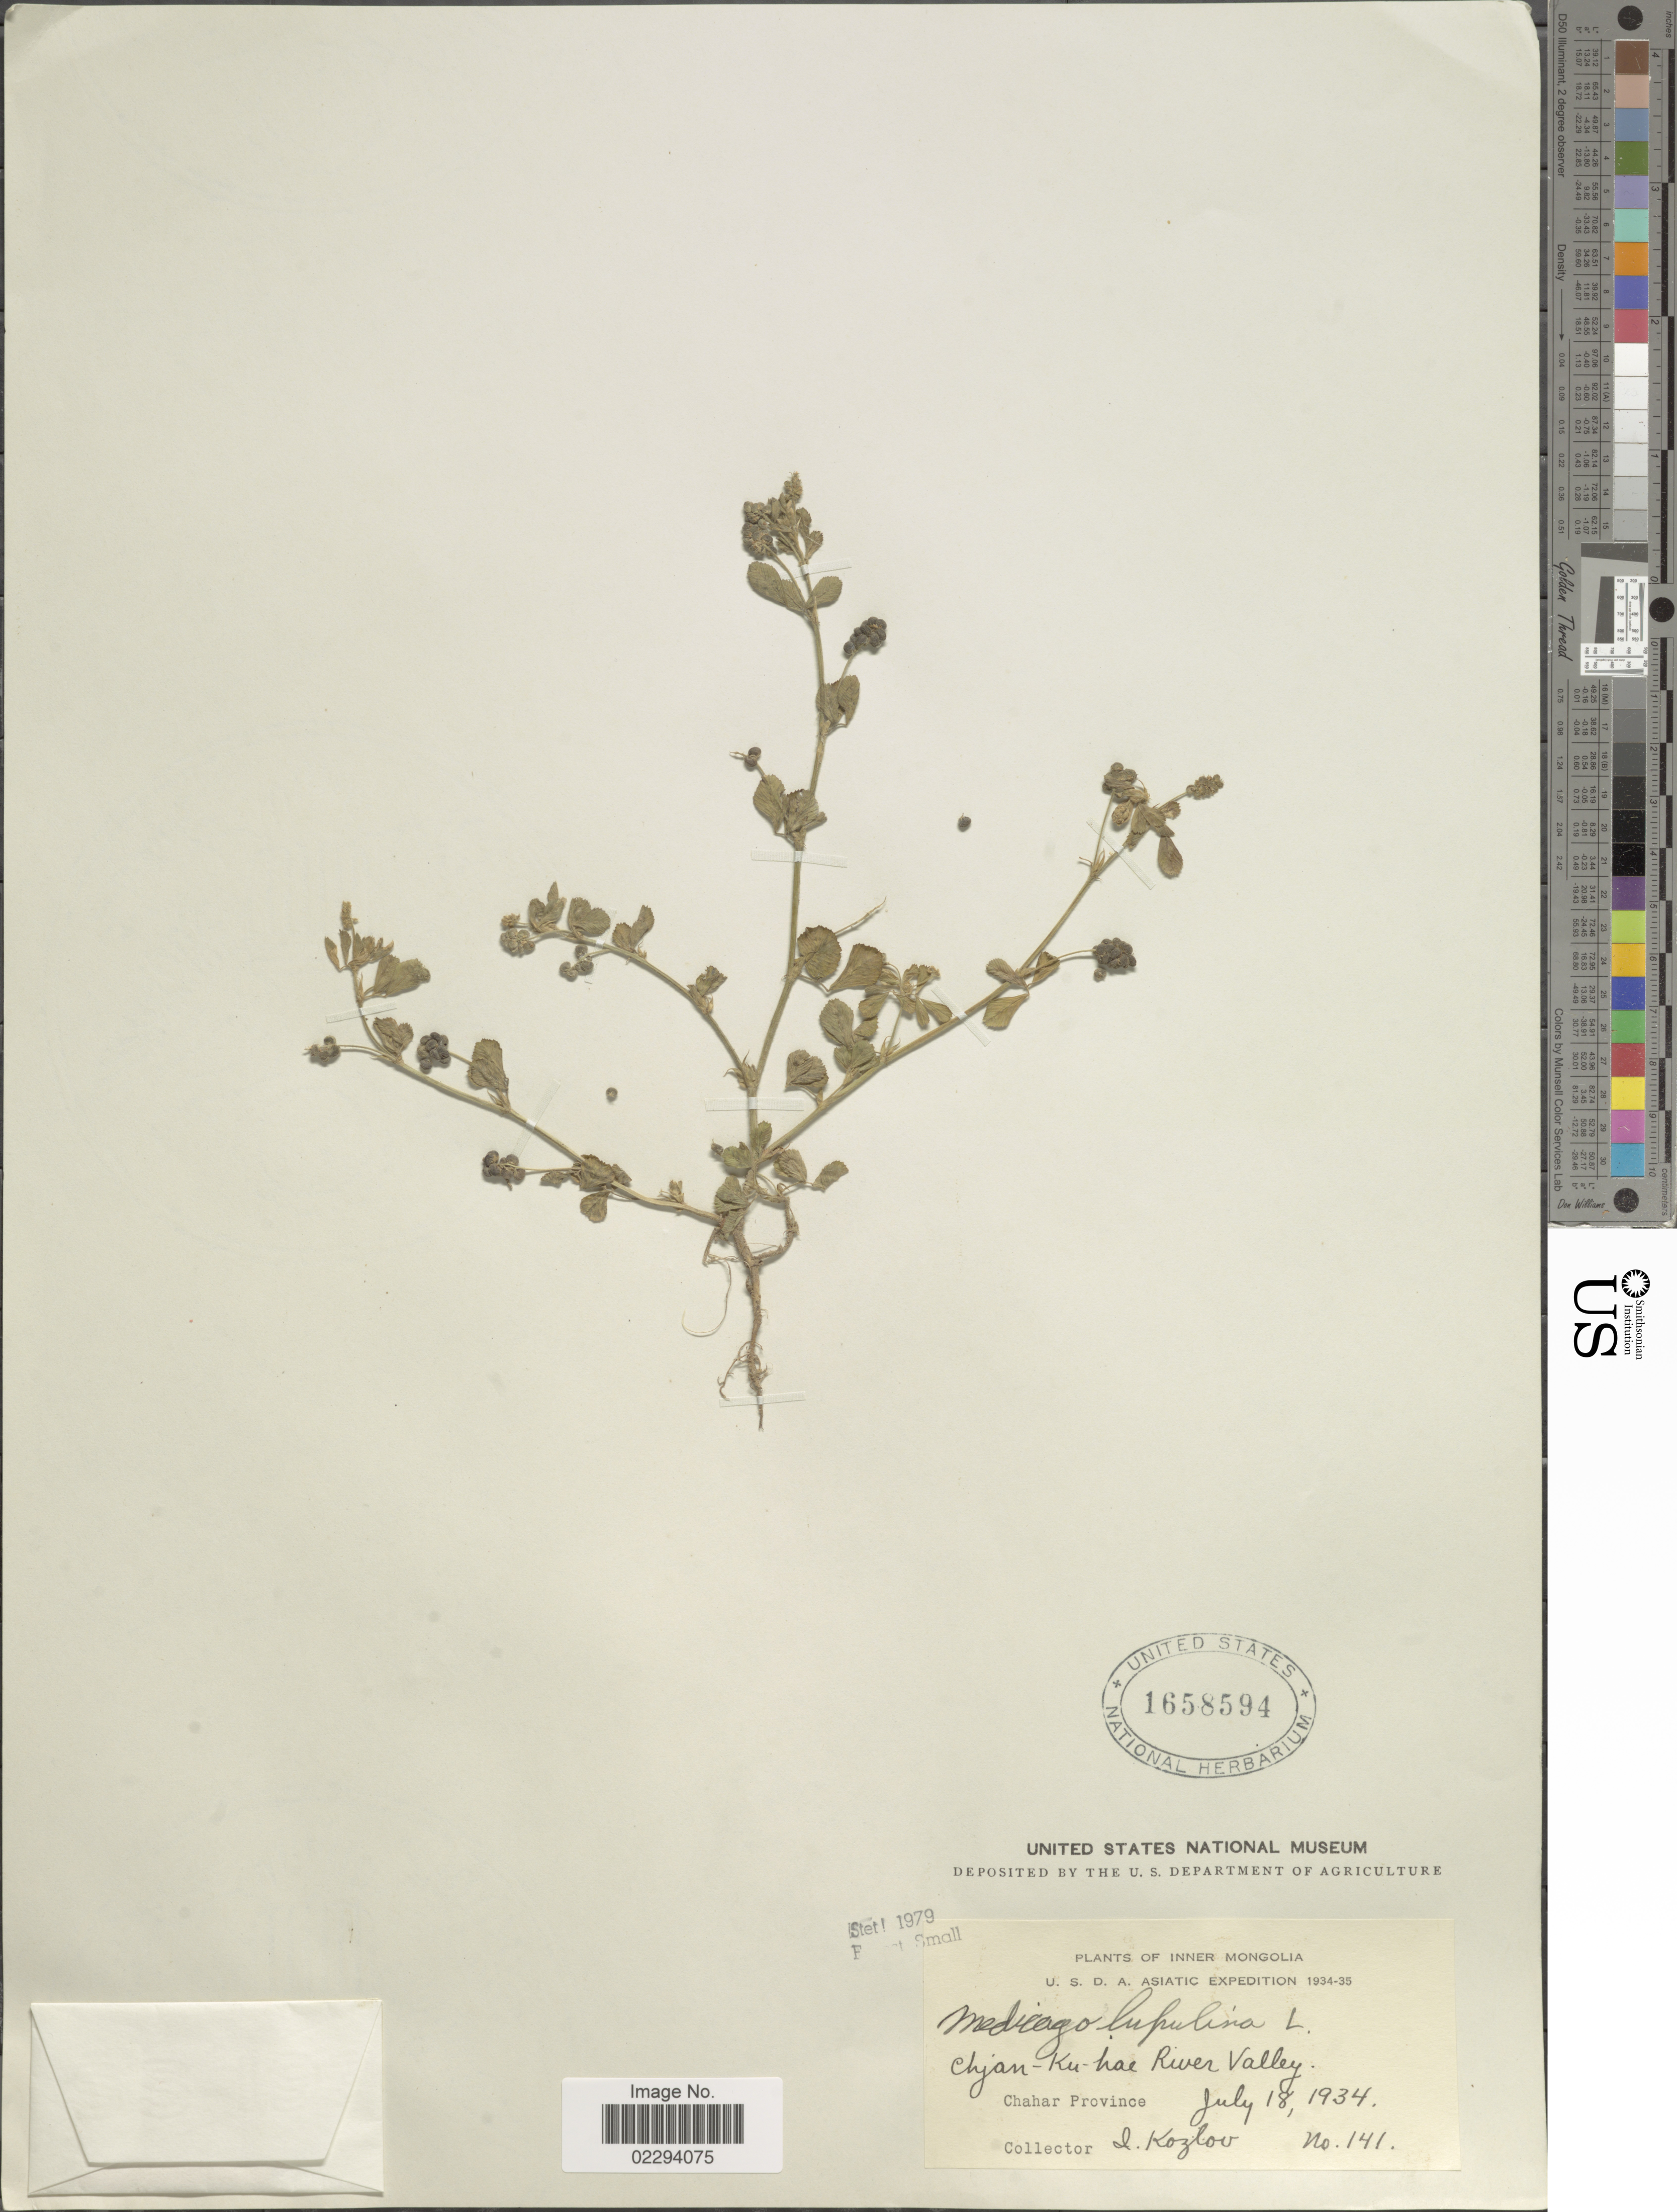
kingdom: Plantae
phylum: Tracheophyta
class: Magnoliopsida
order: Fabales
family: Fabaceae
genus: Medicago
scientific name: Medicago lupulina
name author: L.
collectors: I. Kozlov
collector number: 141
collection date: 1934-07-18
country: Mongolia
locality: Inner Mongolia. U.S.D.A. Asiatic. Chjan-Ku-hae River Valley. Chahar Province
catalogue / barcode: US 1658594